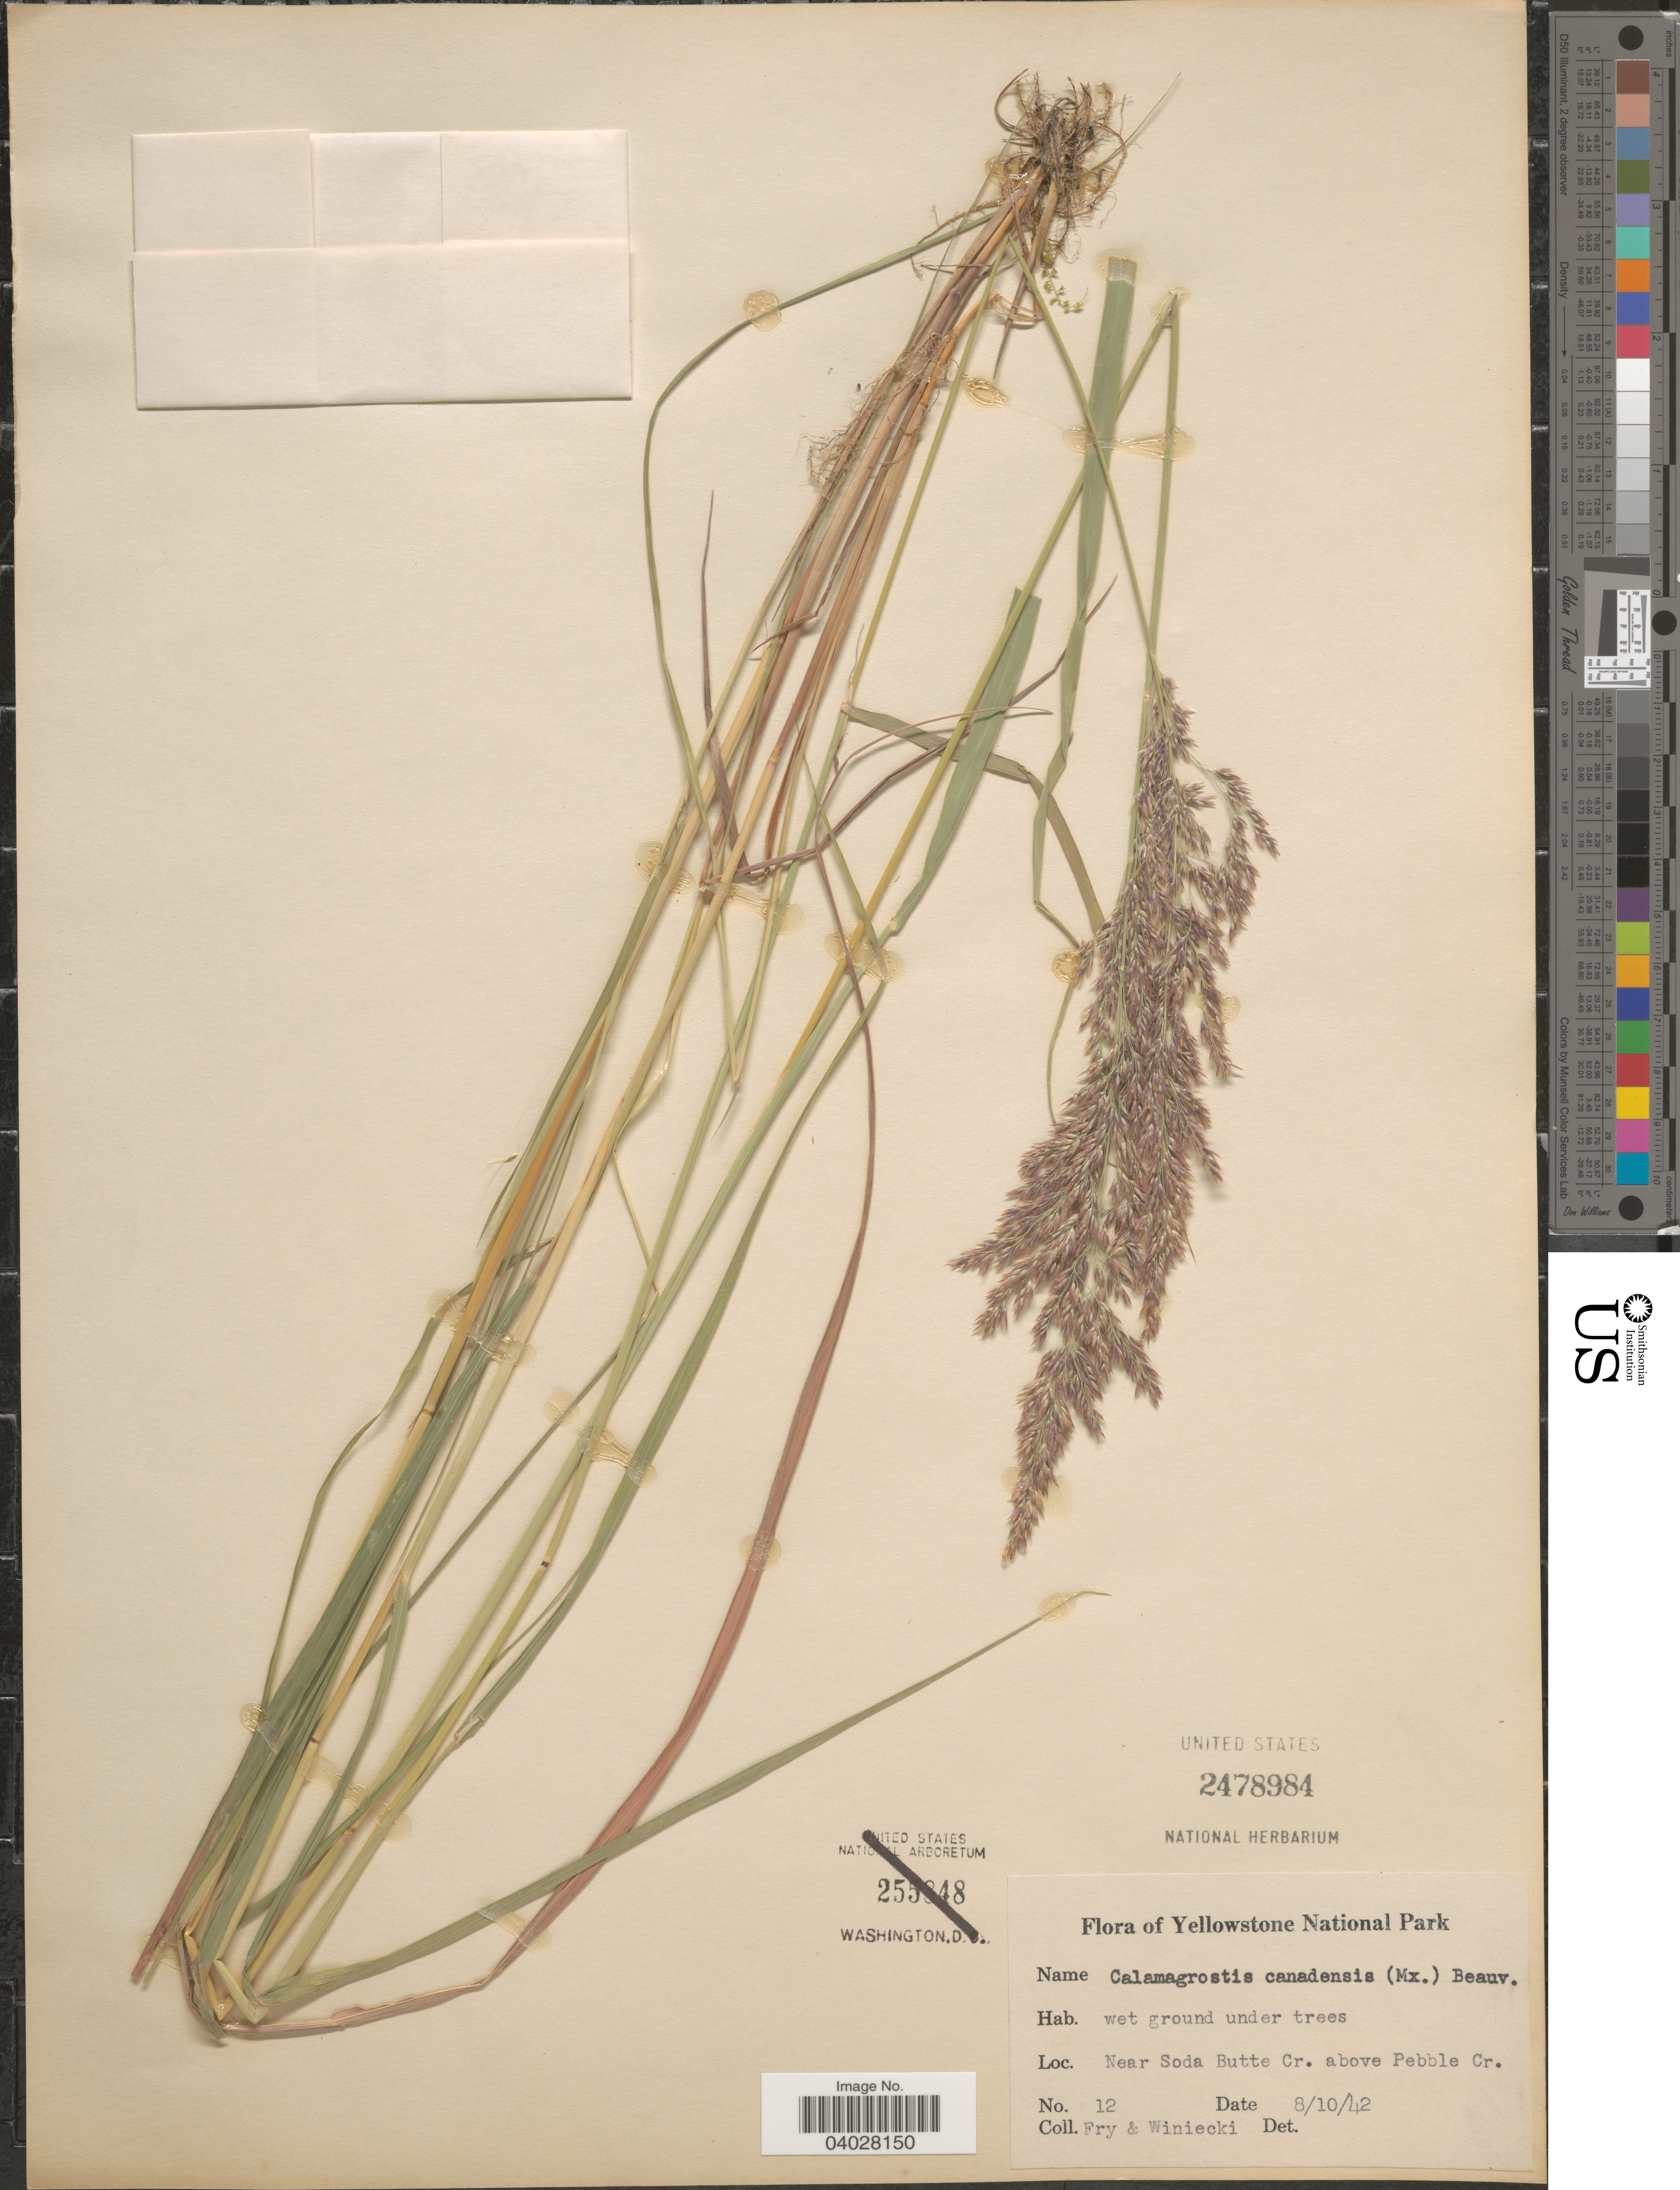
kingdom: Plantae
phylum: Tracheophyta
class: Liliopsida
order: Poales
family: Poaceae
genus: Calamagrostis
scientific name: Calamagrostis canadensis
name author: (Michx.) P. Beauv.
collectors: -. Fry & Winiecki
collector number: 12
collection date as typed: Transcribed d/m/y: 10/8/42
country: United States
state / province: Wyoming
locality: Yellowstone National Park. Near Soda Butte Cr. above Pebble Cr.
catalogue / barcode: US 2478984